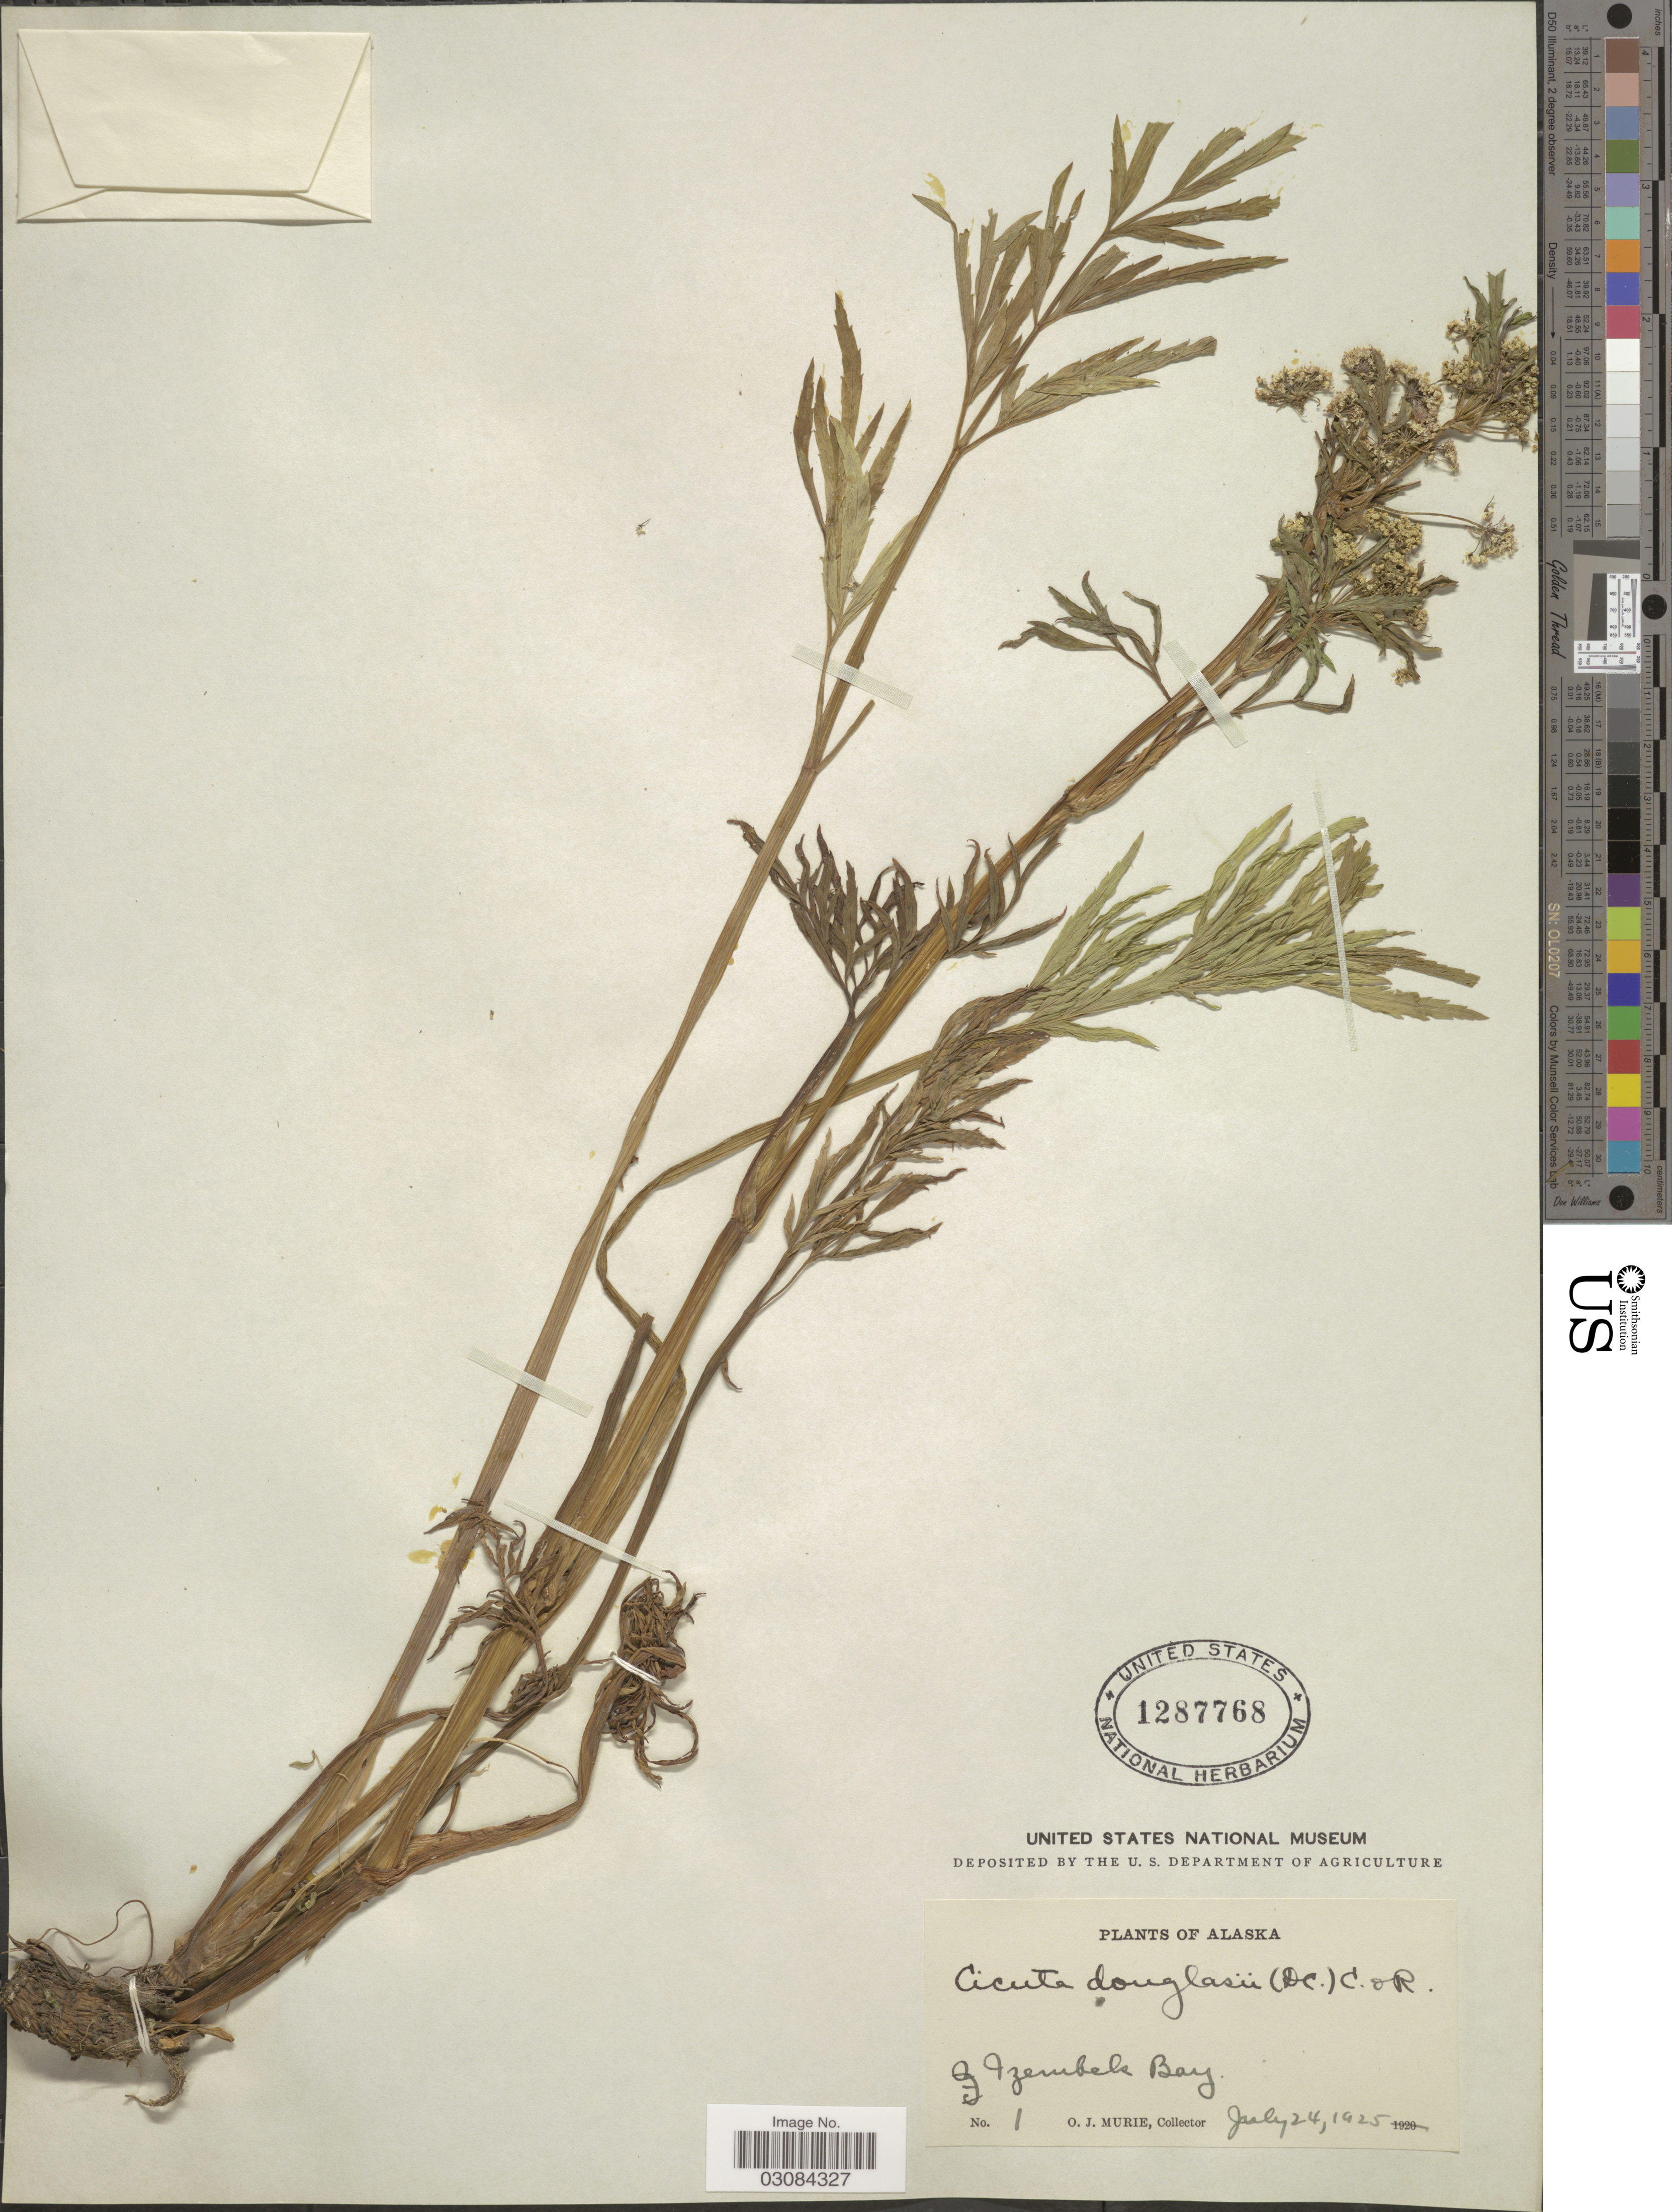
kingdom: Plantae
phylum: Tracheophyta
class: Magnoliopsida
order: Apiales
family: Apiaceae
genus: Cicuta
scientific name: Cicuta mackenzieana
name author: Raup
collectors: O. Murie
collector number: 1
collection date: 1925-07-24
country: United States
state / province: Alaska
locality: Izembek Bay.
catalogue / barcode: US 1287768